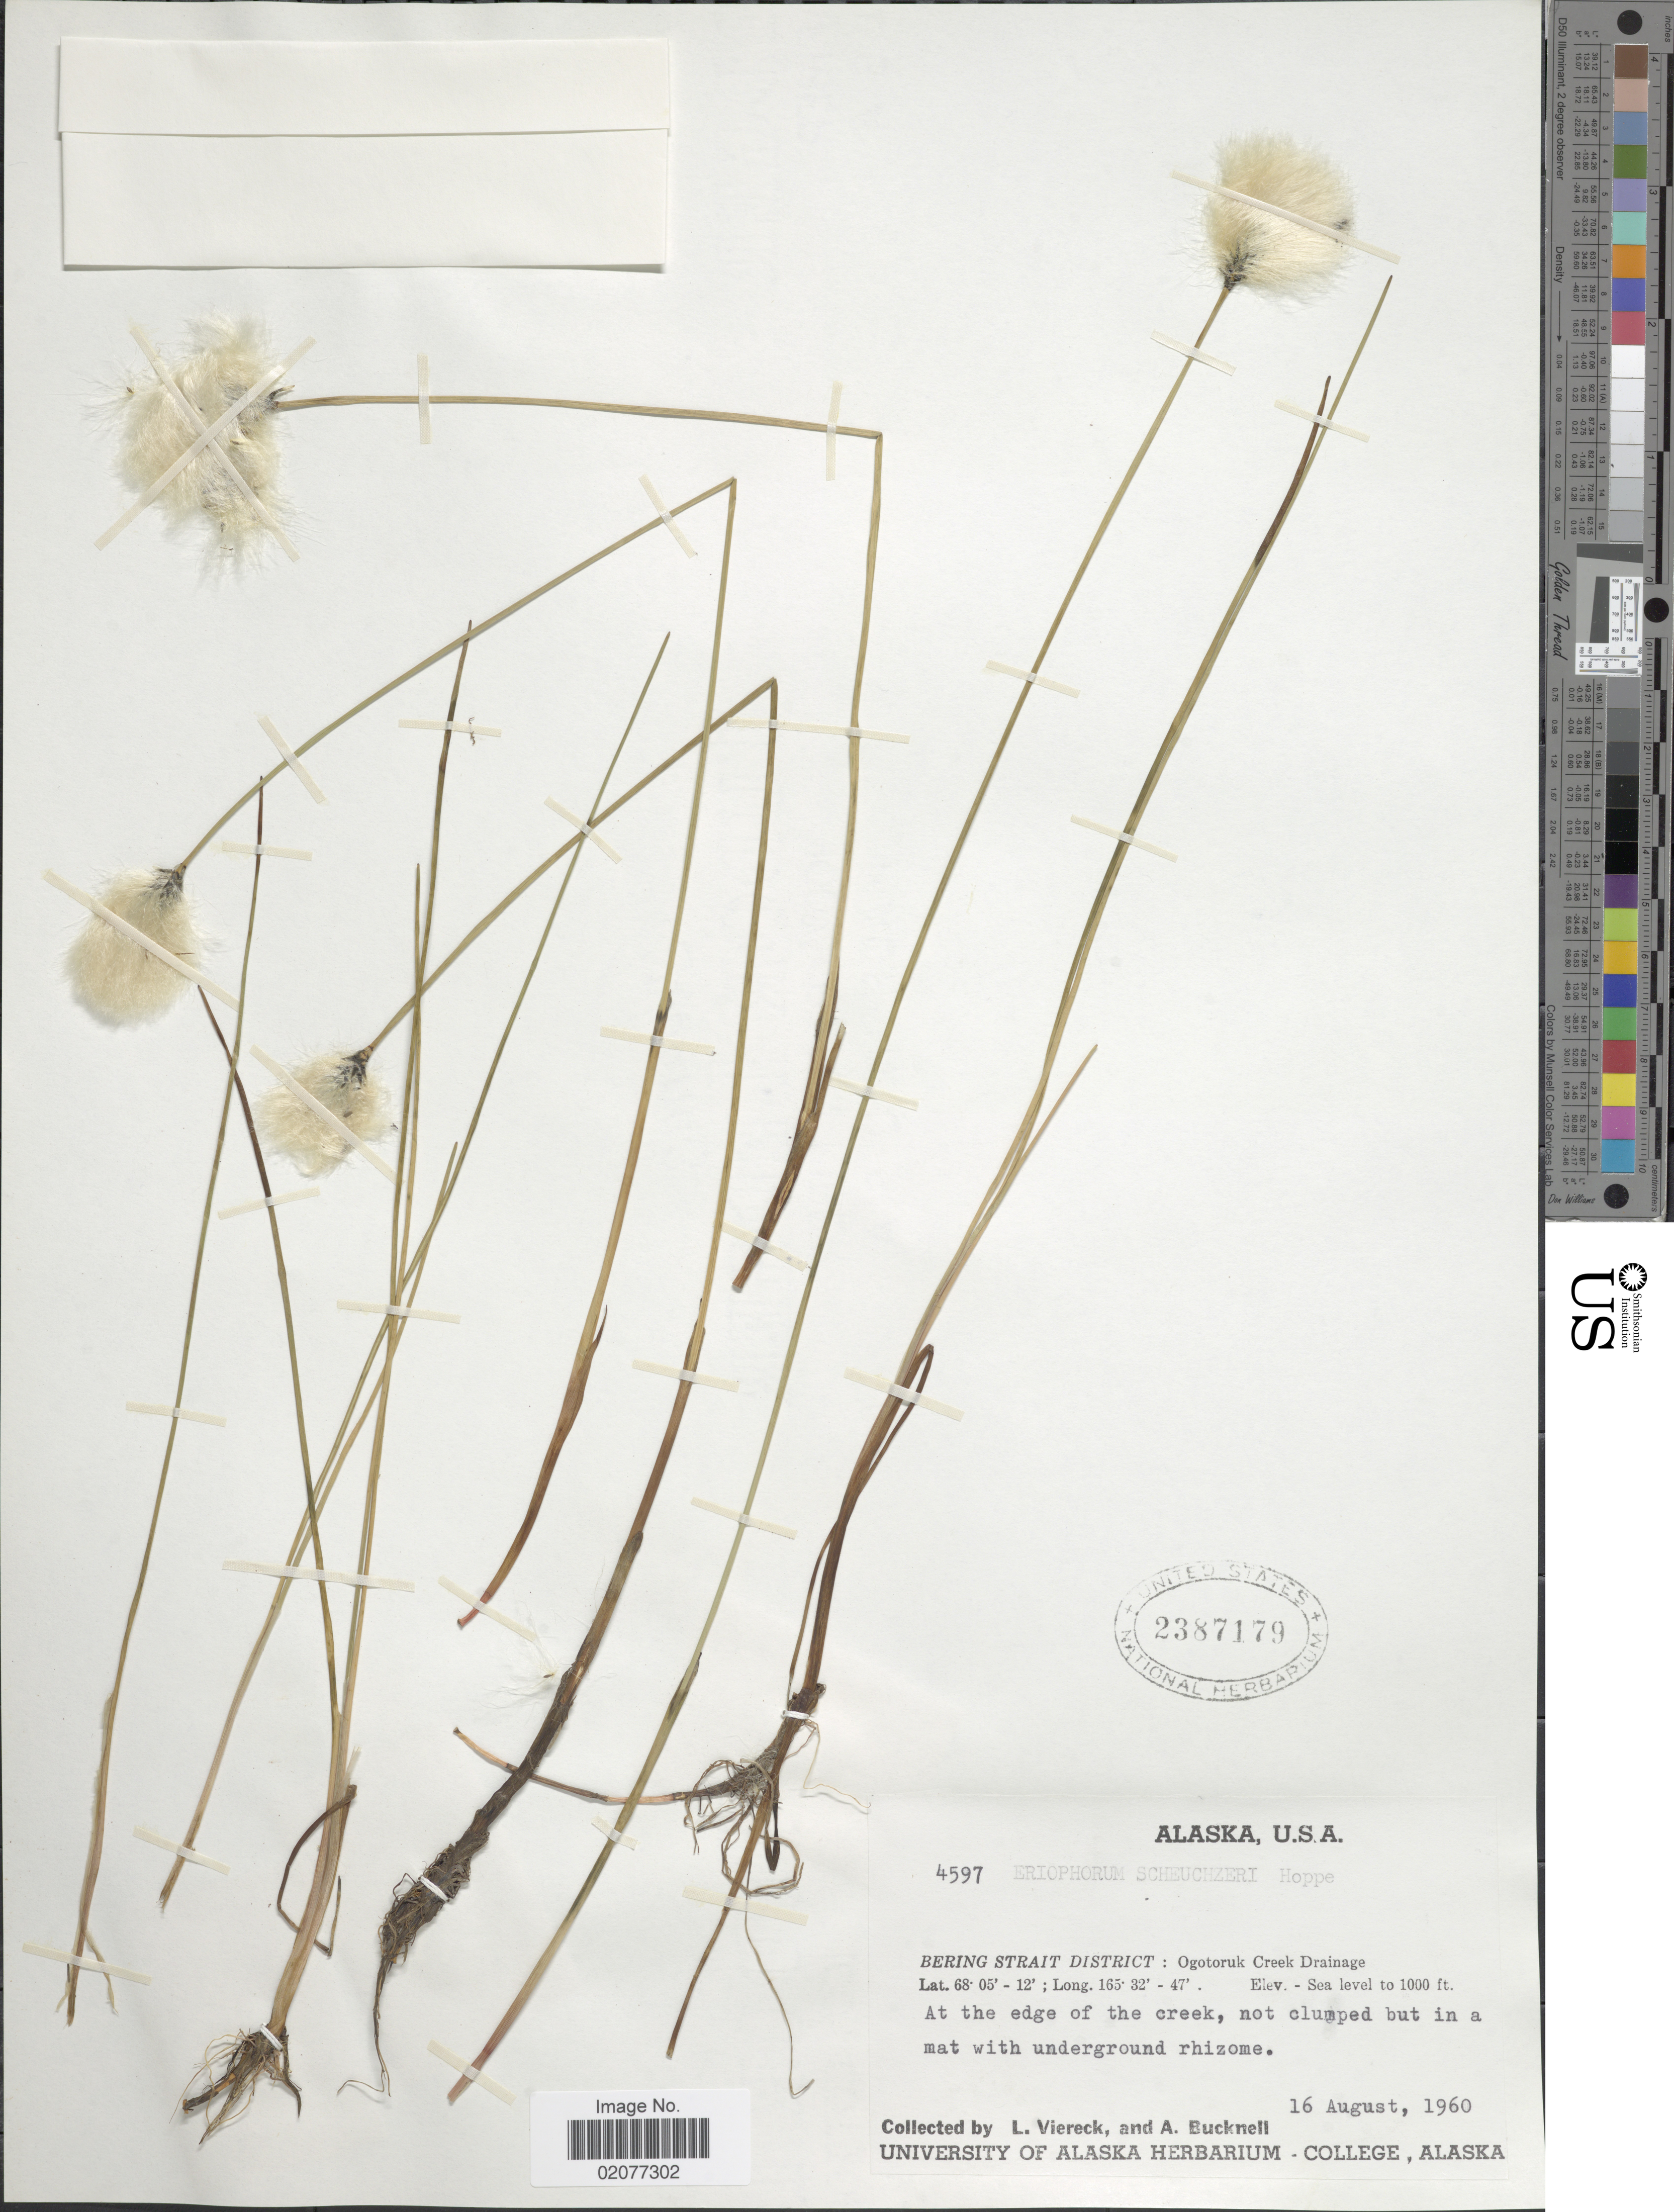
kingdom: Plantae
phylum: Tracheophyta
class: Liliopsida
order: Poales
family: Cyperaceae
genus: Eriophorum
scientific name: Eriophorum scheuchzeri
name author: Hoppe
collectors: L. Viereck & A. Bucknell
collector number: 4597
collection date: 1960-08-16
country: United States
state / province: Alaska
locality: Bering Strait District: Ogotoruk Creek Drainage. At the edge of the creek.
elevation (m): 0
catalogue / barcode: US 2387179